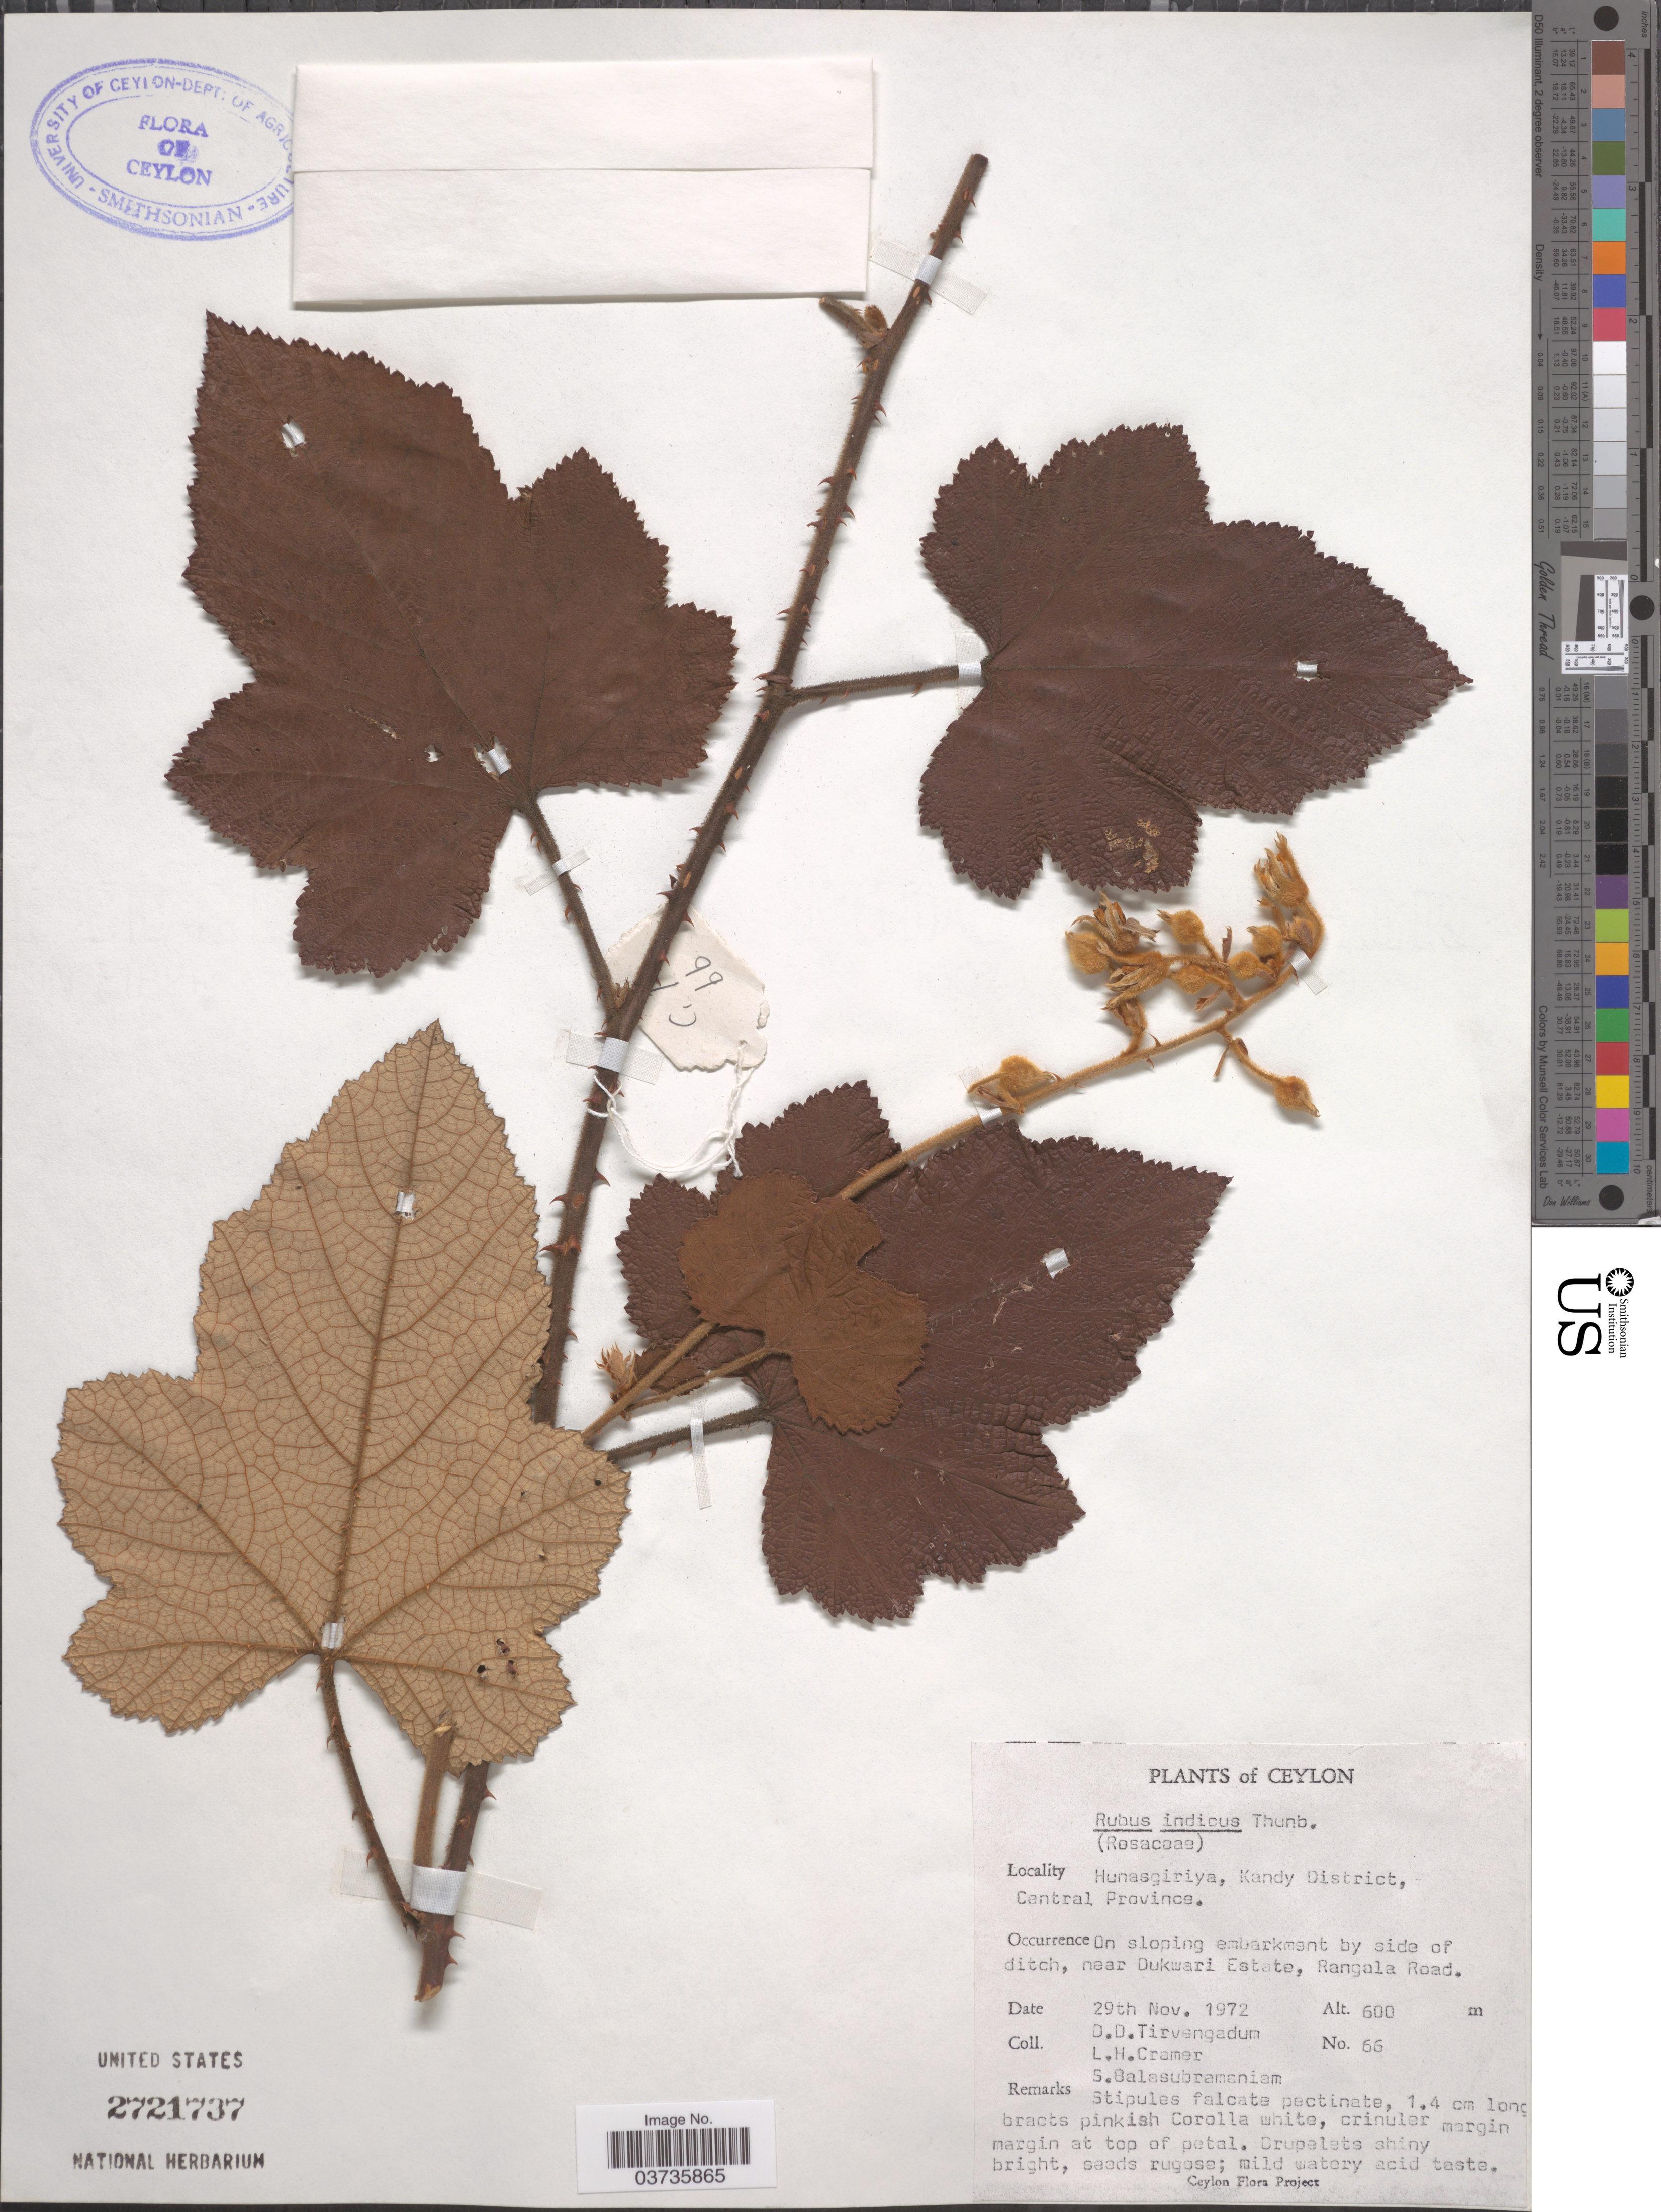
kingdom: Plantae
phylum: Tracheophyta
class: Magnoliopsida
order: Rosales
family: Rosaceae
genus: Rubus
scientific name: Rubus indicus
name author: Lesch. ex Ser.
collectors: D. Tirvengadum, L. H. Cramer & S. Balasubramaniam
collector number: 66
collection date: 1972-11-29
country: Sri Lanka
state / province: Central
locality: Ceylon. Hunasgiriya, Kandy District. By side of ditch, near Dukwari Estate, Rangala Road.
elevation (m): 600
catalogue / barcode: US 2721737